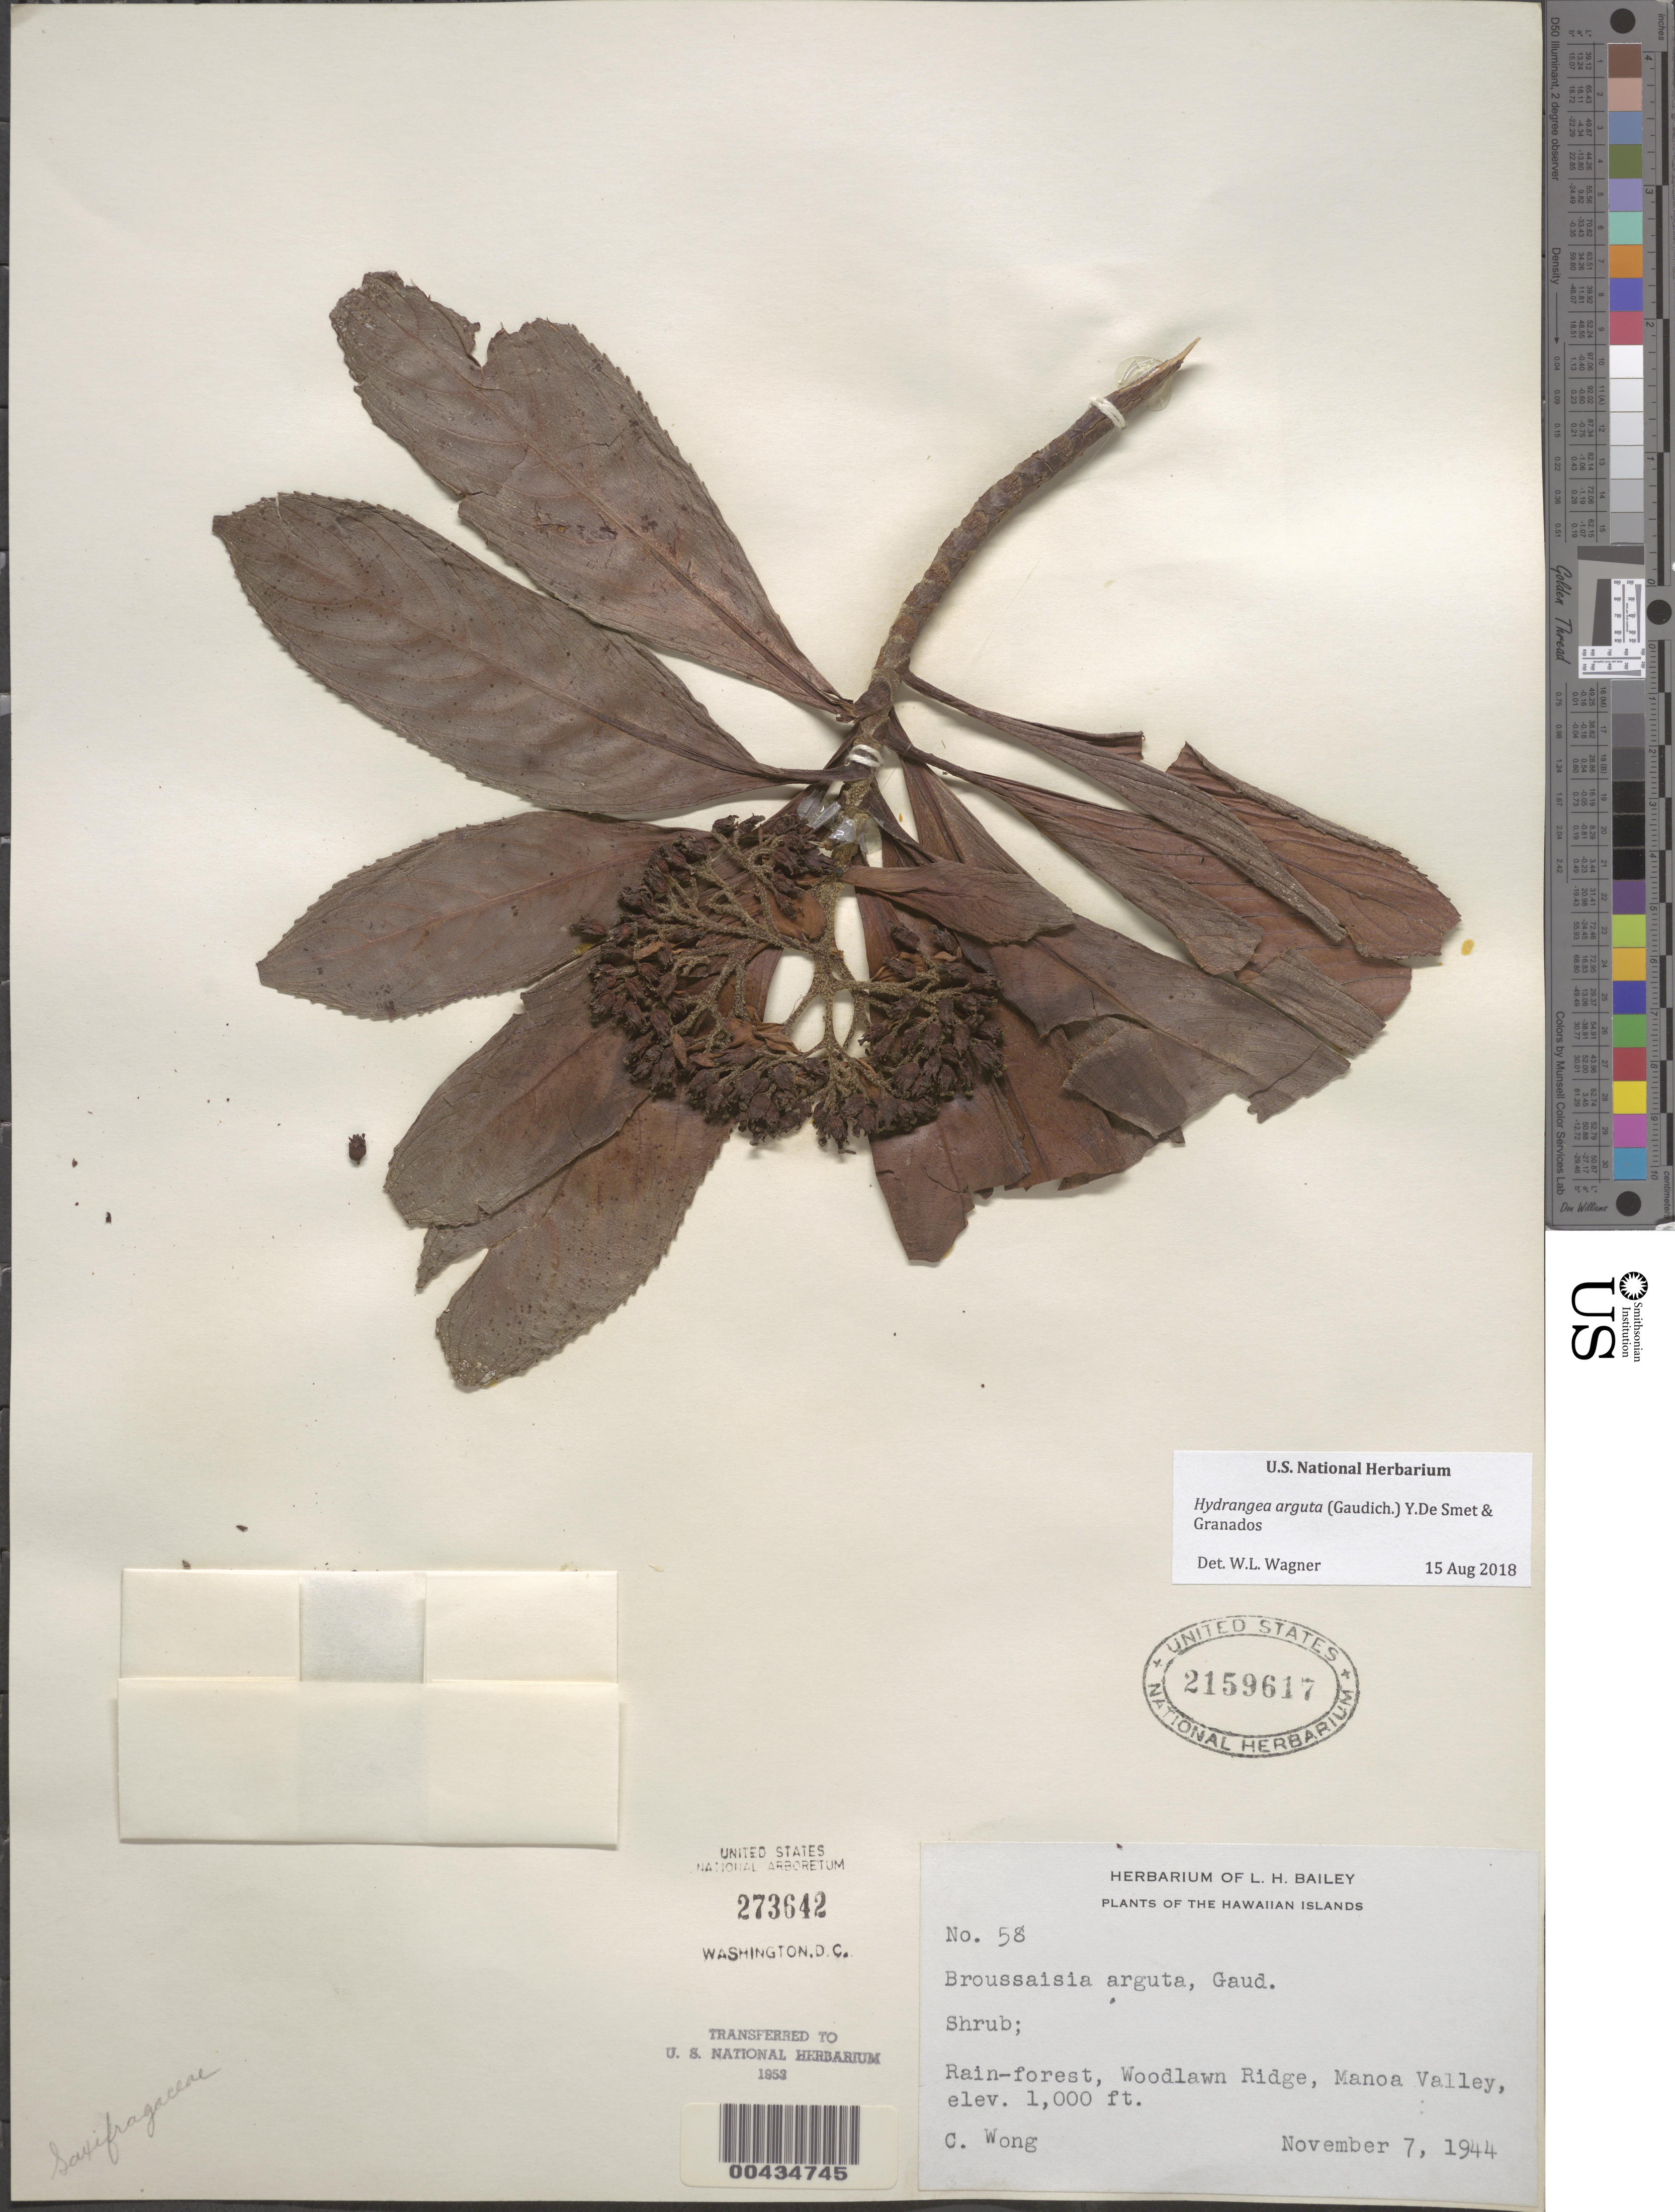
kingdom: Plantae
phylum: Tracheophyta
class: Magnoliopsida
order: Cornales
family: Hydrangeaceae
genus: Hydrangea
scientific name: Hydrangea arguta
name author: (Gaudich.) Y. De Smet & C. Granados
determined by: Wagner, W. L., (BOT), Smithsonian Institution - National Museum of Natural History (UNITED STATES)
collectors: C. Wong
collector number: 58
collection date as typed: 7 Nov 1944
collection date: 1944-11-07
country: United States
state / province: Hawaii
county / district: Kauai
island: Kaua'i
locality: Woodlawn Ridge, Manoa Valley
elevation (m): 305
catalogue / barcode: US 2159617